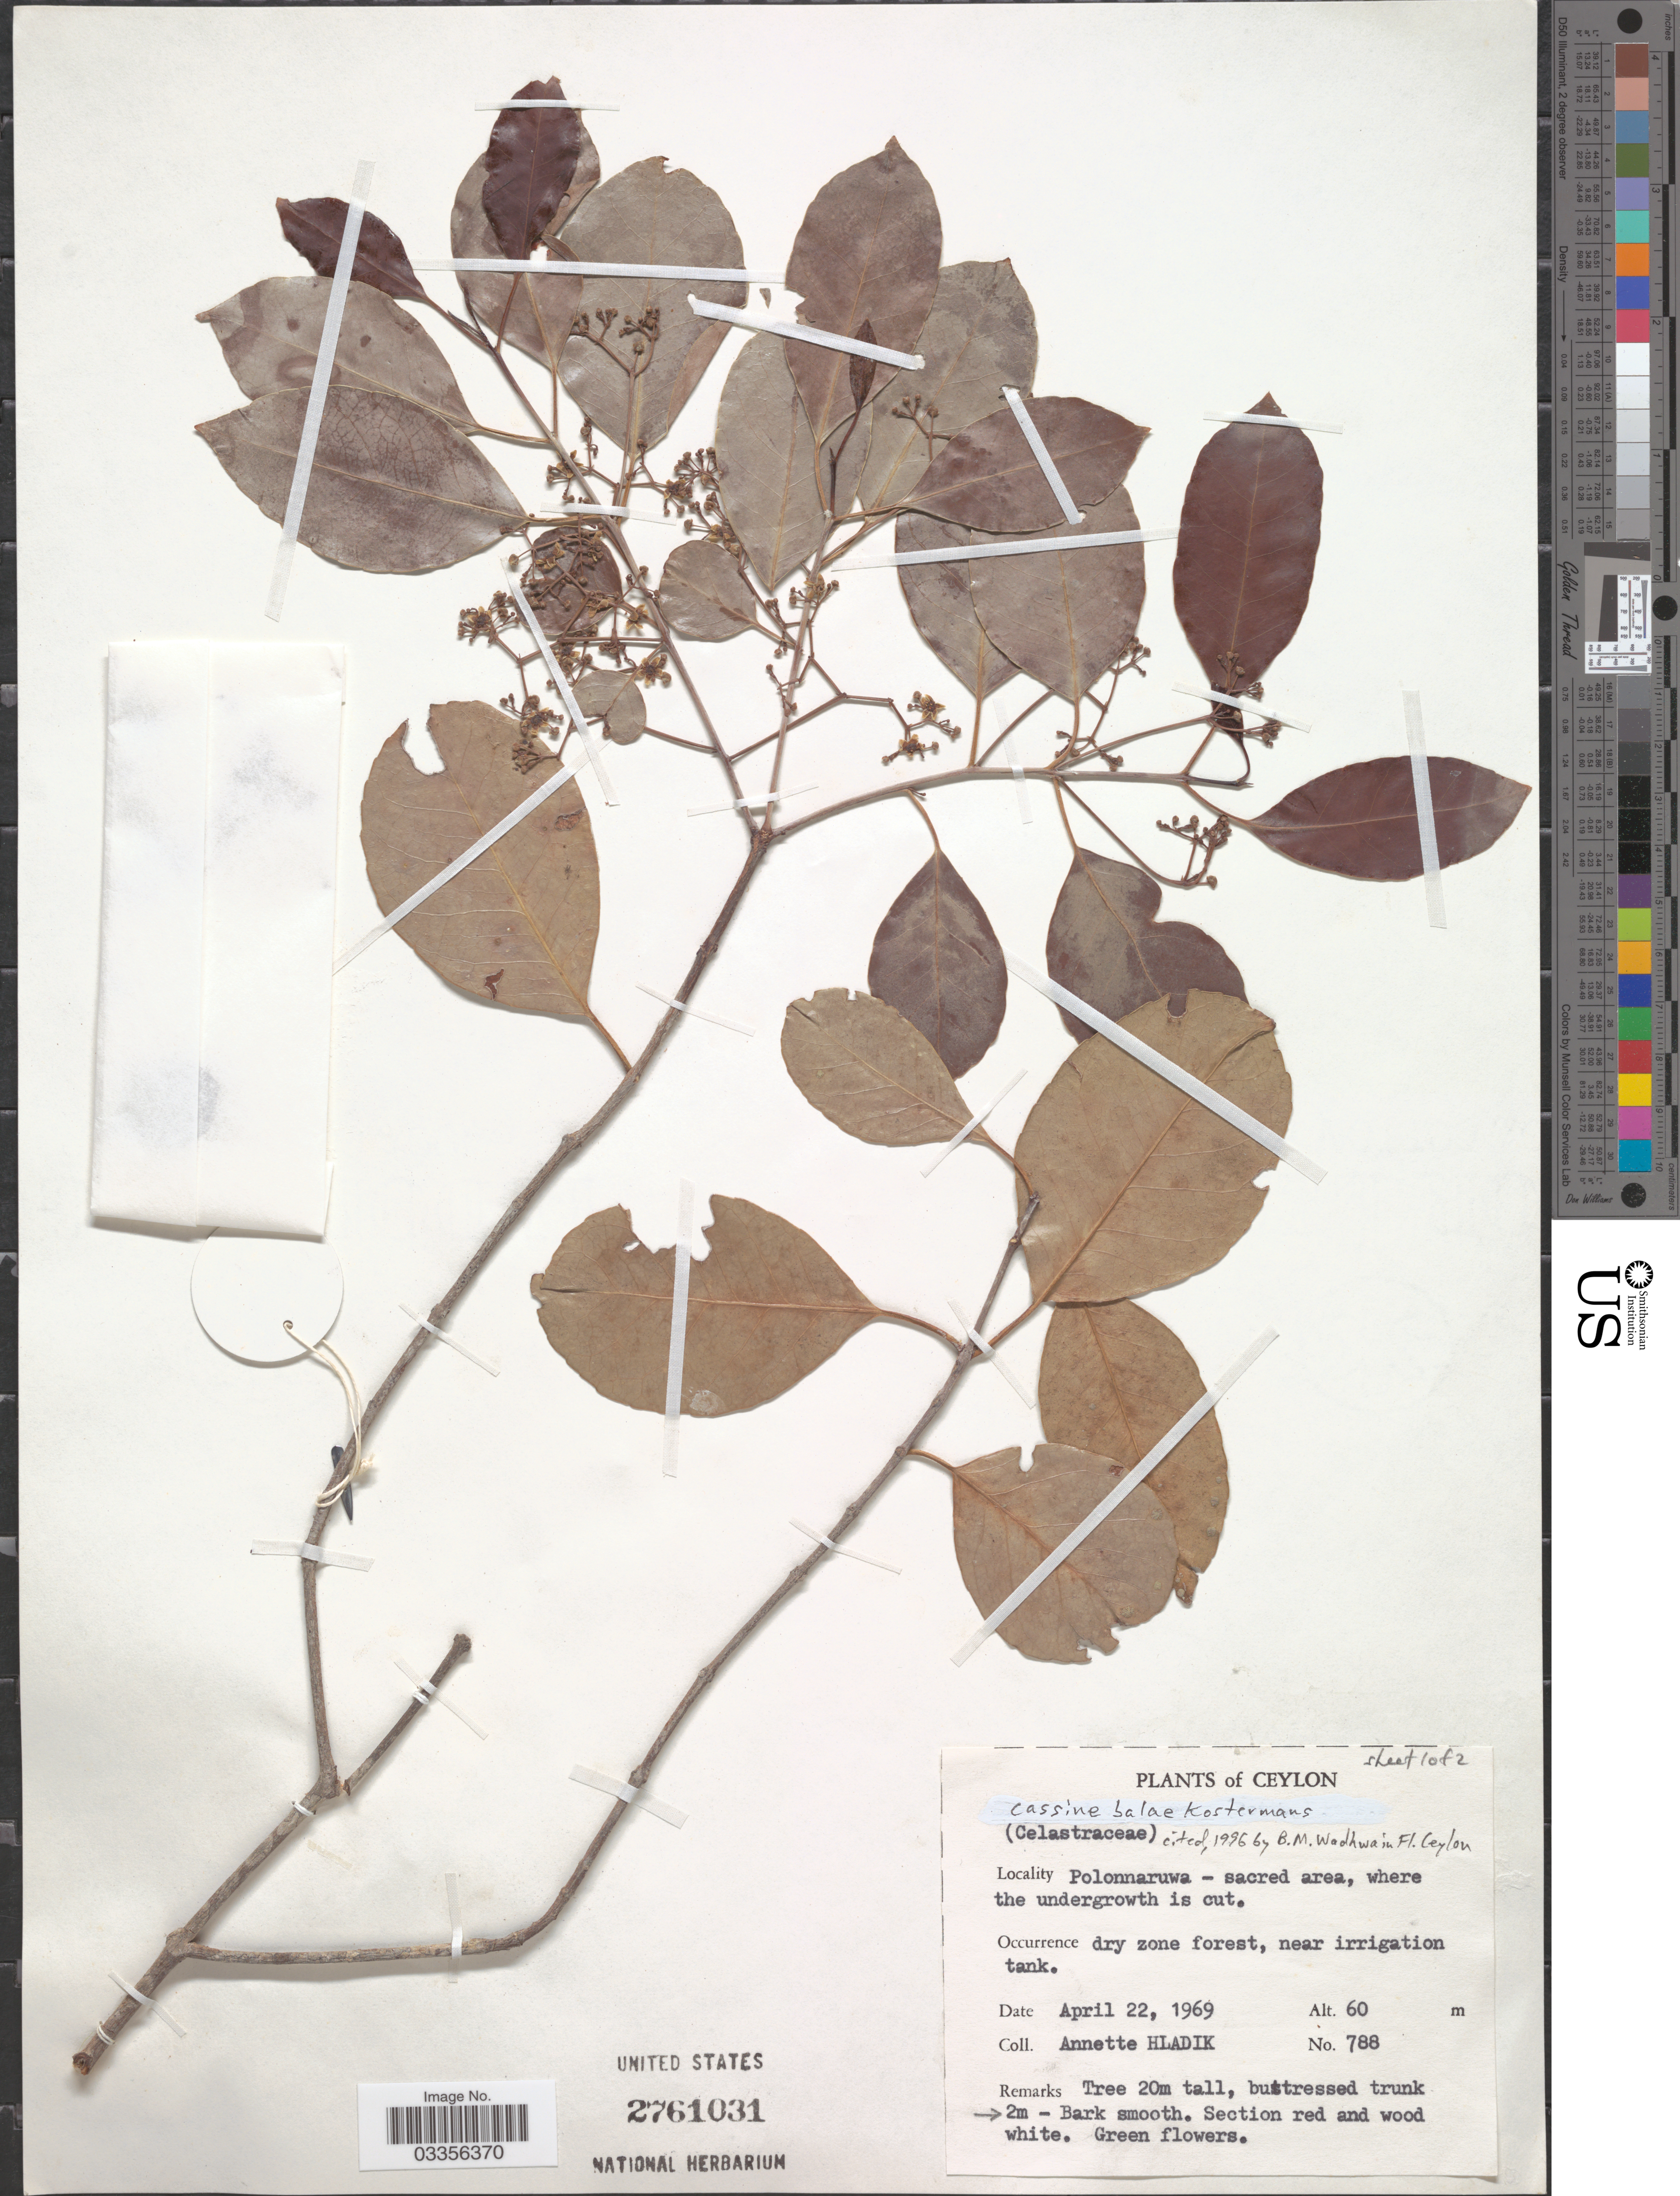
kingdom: Plantae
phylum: Tracheophyta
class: Magnoliopsida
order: Celastrales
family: Celastraceae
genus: Cassine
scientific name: Cassine balae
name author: Kosterm.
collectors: A. Hladik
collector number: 788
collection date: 1969-04-22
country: Sri Lanka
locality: Ceylon. Polonnaruwa- sacred area, where the undergrowth is cut.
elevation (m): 60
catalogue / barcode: US 2761031